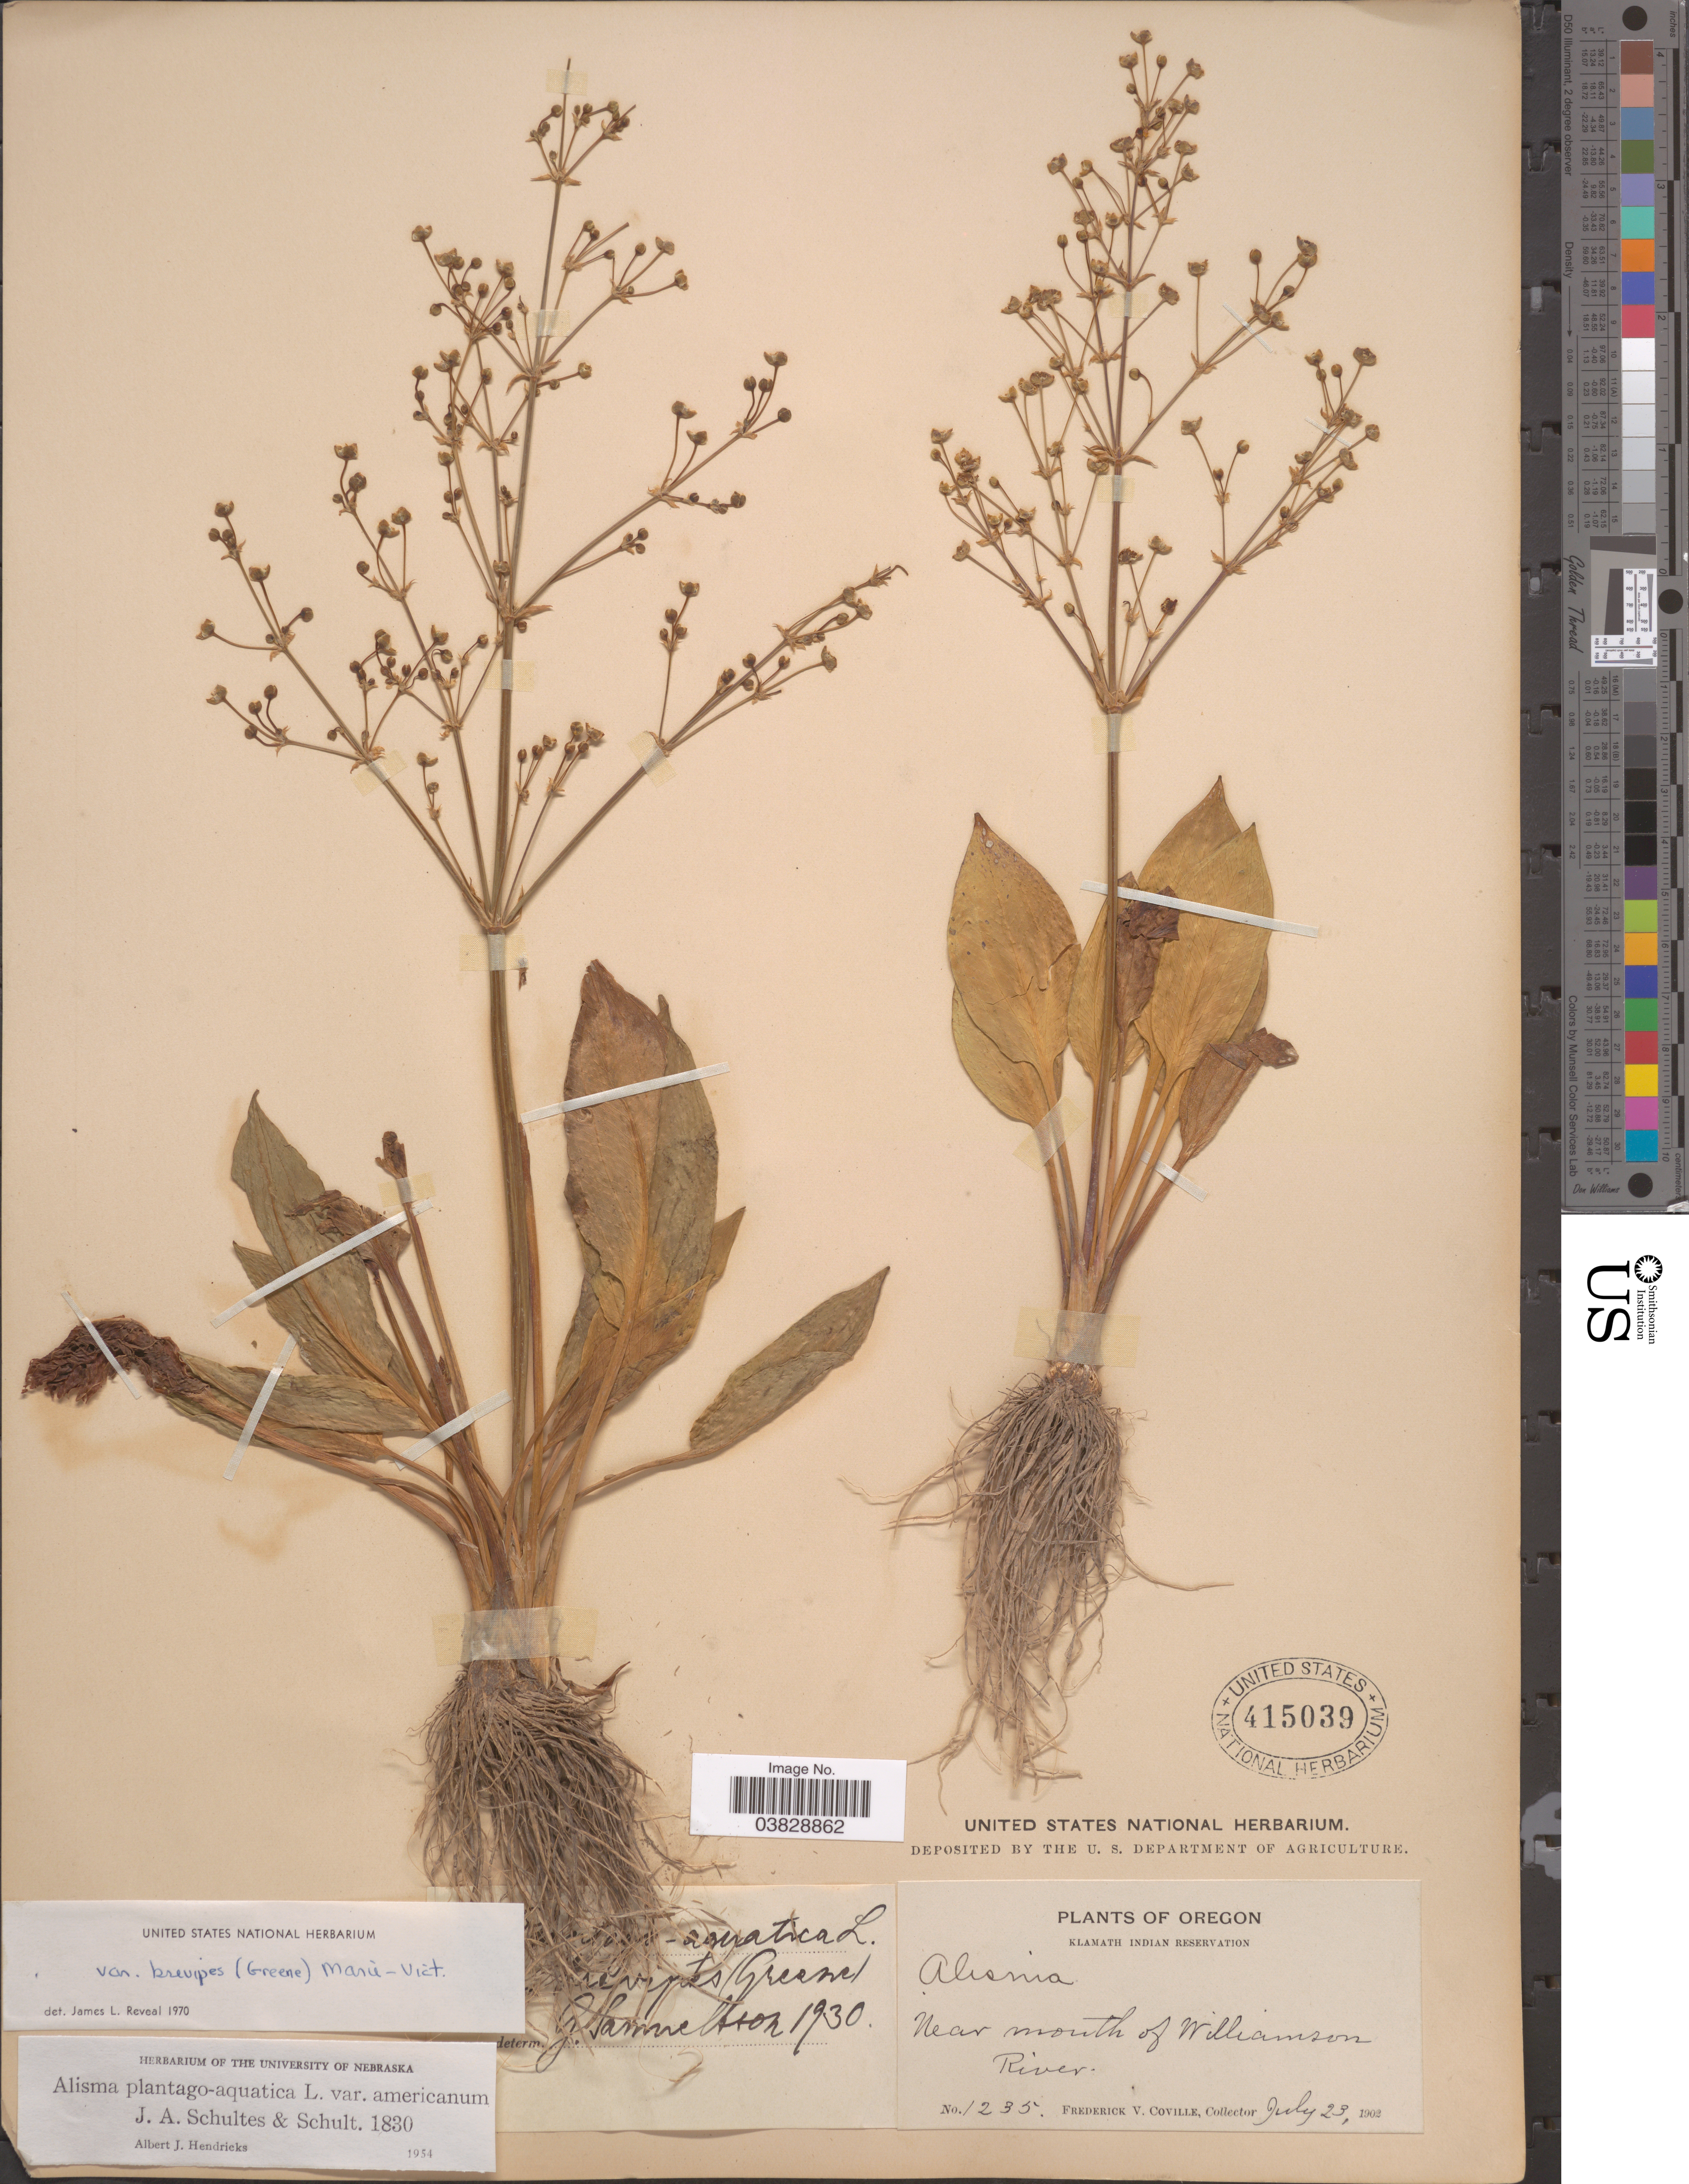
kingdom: Plantae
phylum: Tracheophyta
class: Liliopsida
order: Alismatales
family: Alismataceae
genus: Alisma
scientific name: Alisma plantago-aquatica var. americanum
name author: L.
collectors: F. V. Coville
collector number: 1235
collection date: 1902-07-23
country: United States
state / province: Oregon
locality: Klamath Indian Reservation. Near mouth of Williamson River.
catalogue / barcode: US 415039